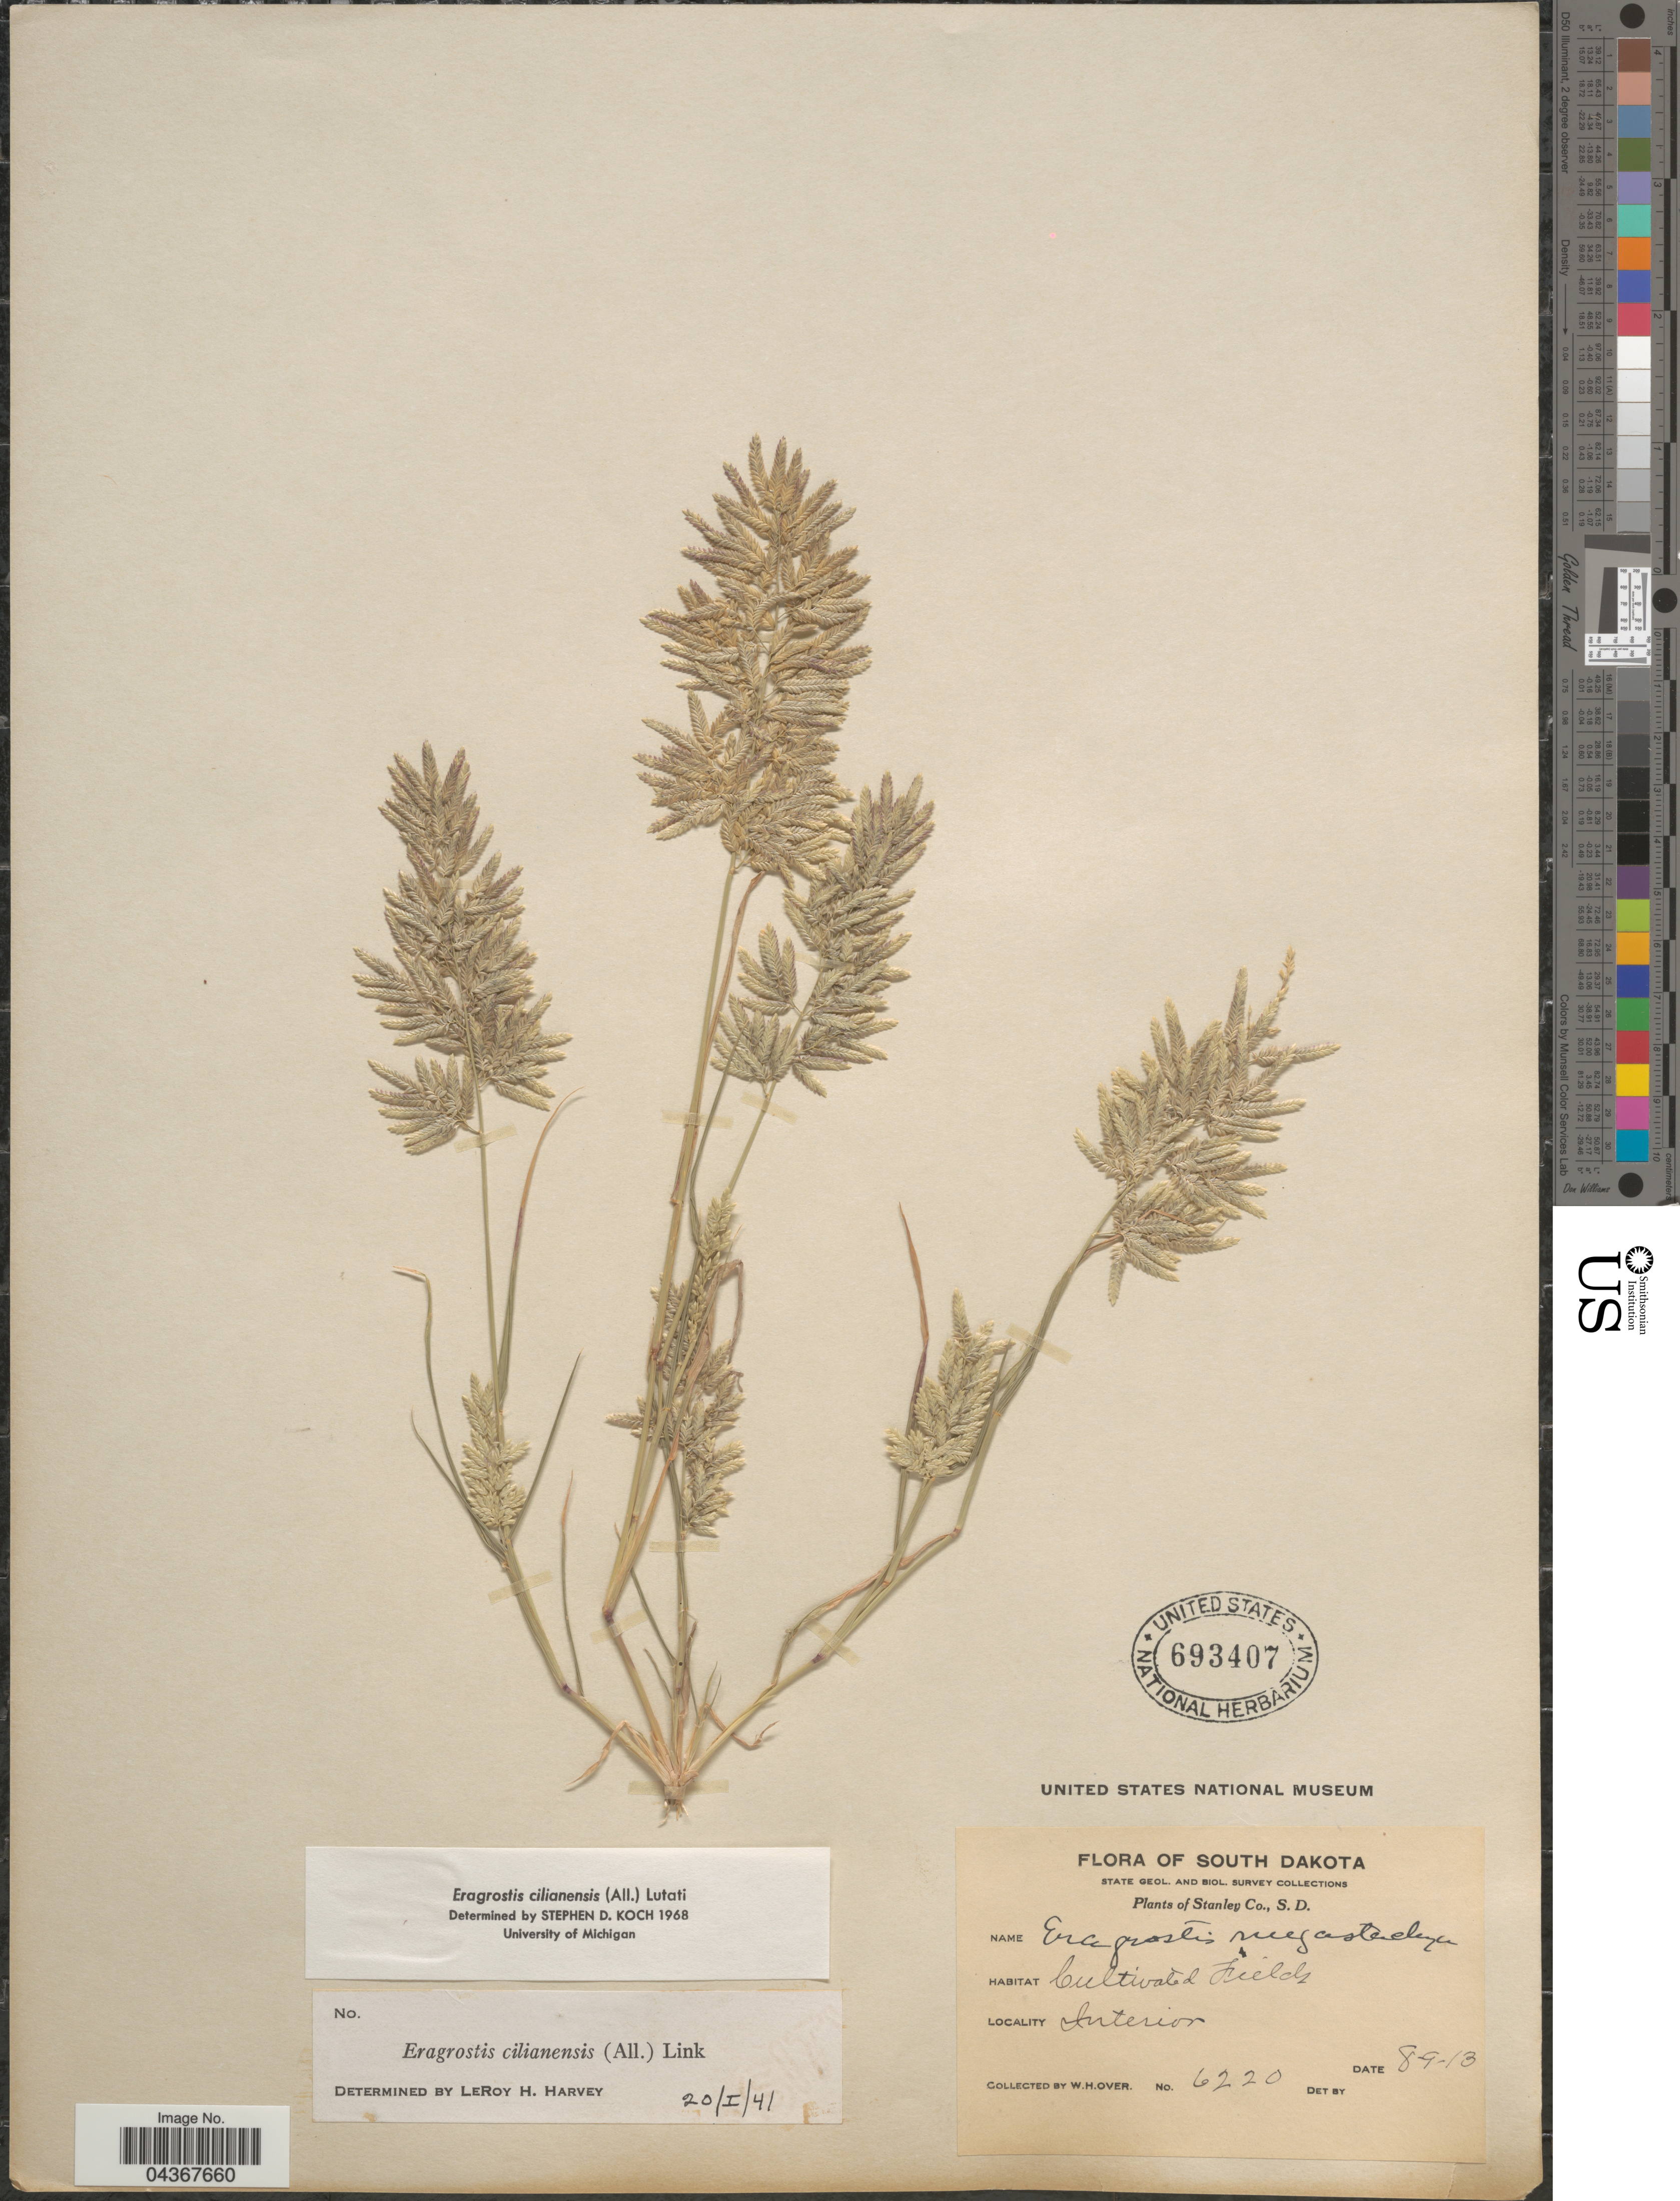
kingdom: Plantae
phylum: Tracheophyta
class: Liliopsida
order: Poales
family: Poaceae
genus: Eragrostis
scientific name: Eragrostis cilianensis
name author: (Bellardi) Vignolo ex Janch.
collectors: W. Over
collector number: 6220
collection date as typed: Transcribed d/m/y: 9/8/13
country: United States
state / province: South Dakota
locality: State Geol. and Biol. Survey. Stanley Co. Interior.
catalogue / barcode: US 693407